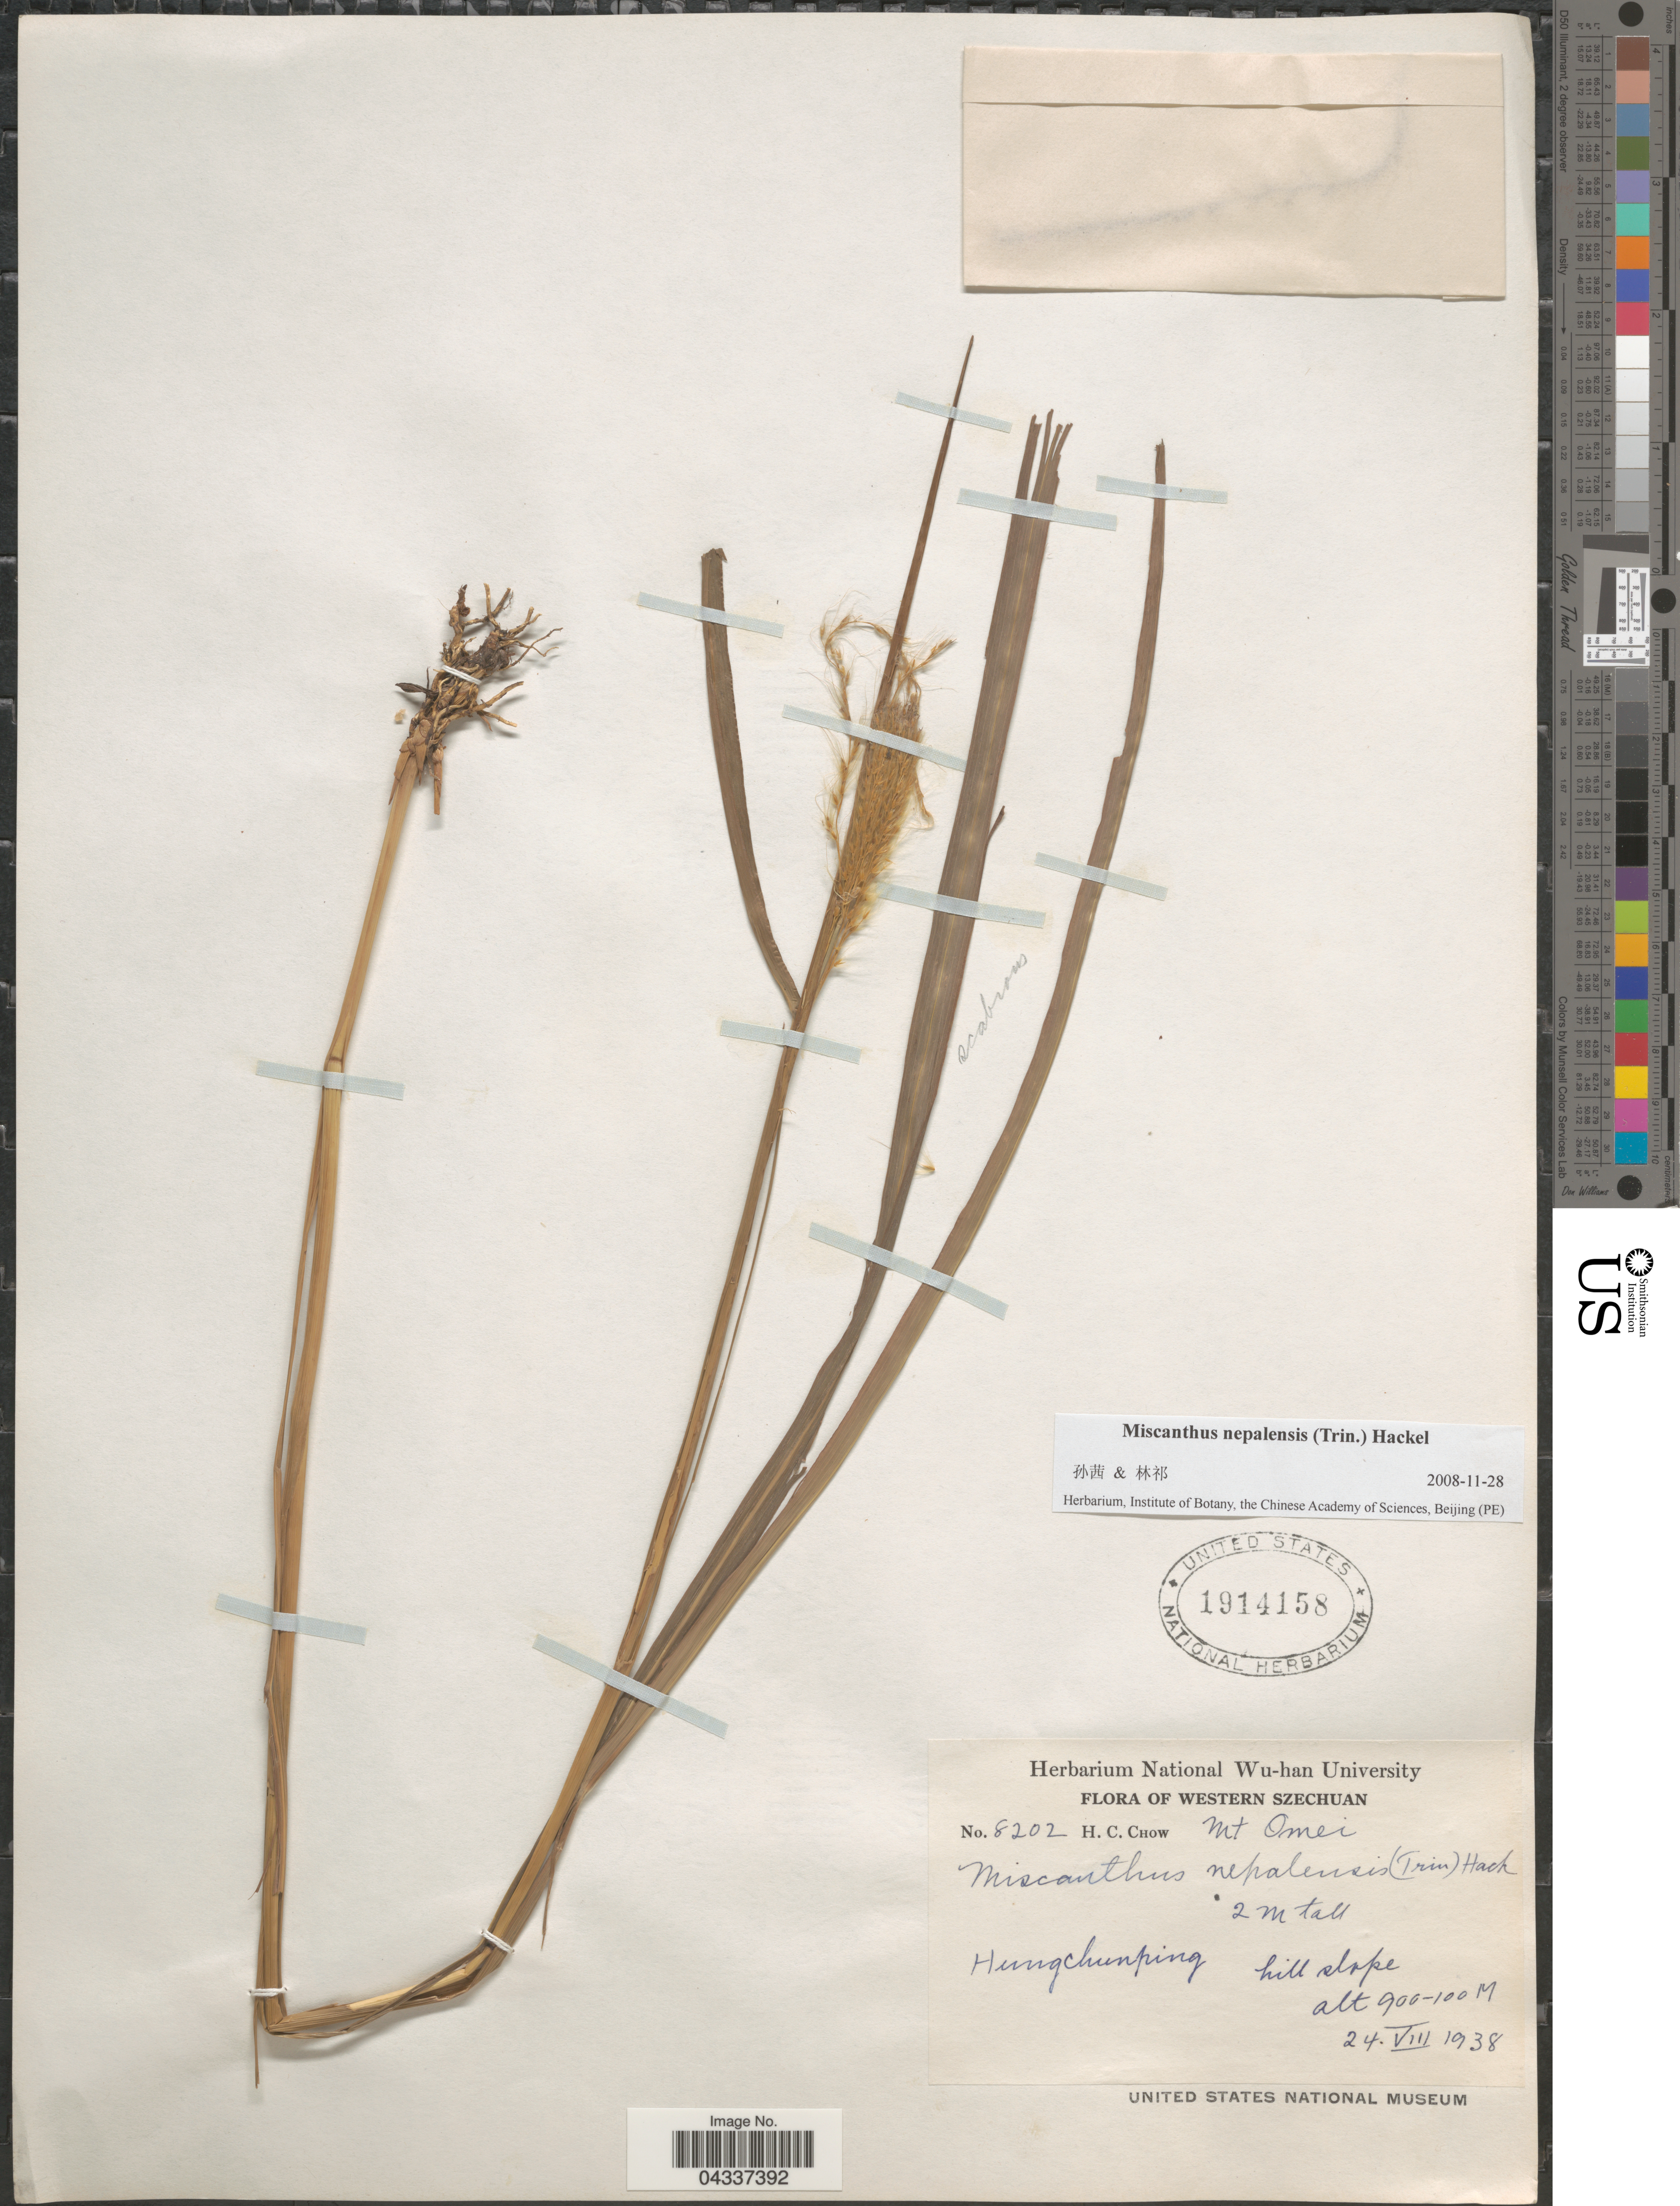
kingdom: Plantae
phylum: Tracheophyta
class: Liliopsida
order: Poales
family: Poaceae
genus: Miscanthus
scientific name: Miscanthus nepalensis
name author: (Trin.) Hack.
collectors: H. Chow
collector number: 8202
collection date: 1938-08-24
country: China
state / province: Sichuan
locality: Western Szechuan. Mt Omei. Hungchunping.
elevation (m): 100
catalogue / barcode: US 1914158